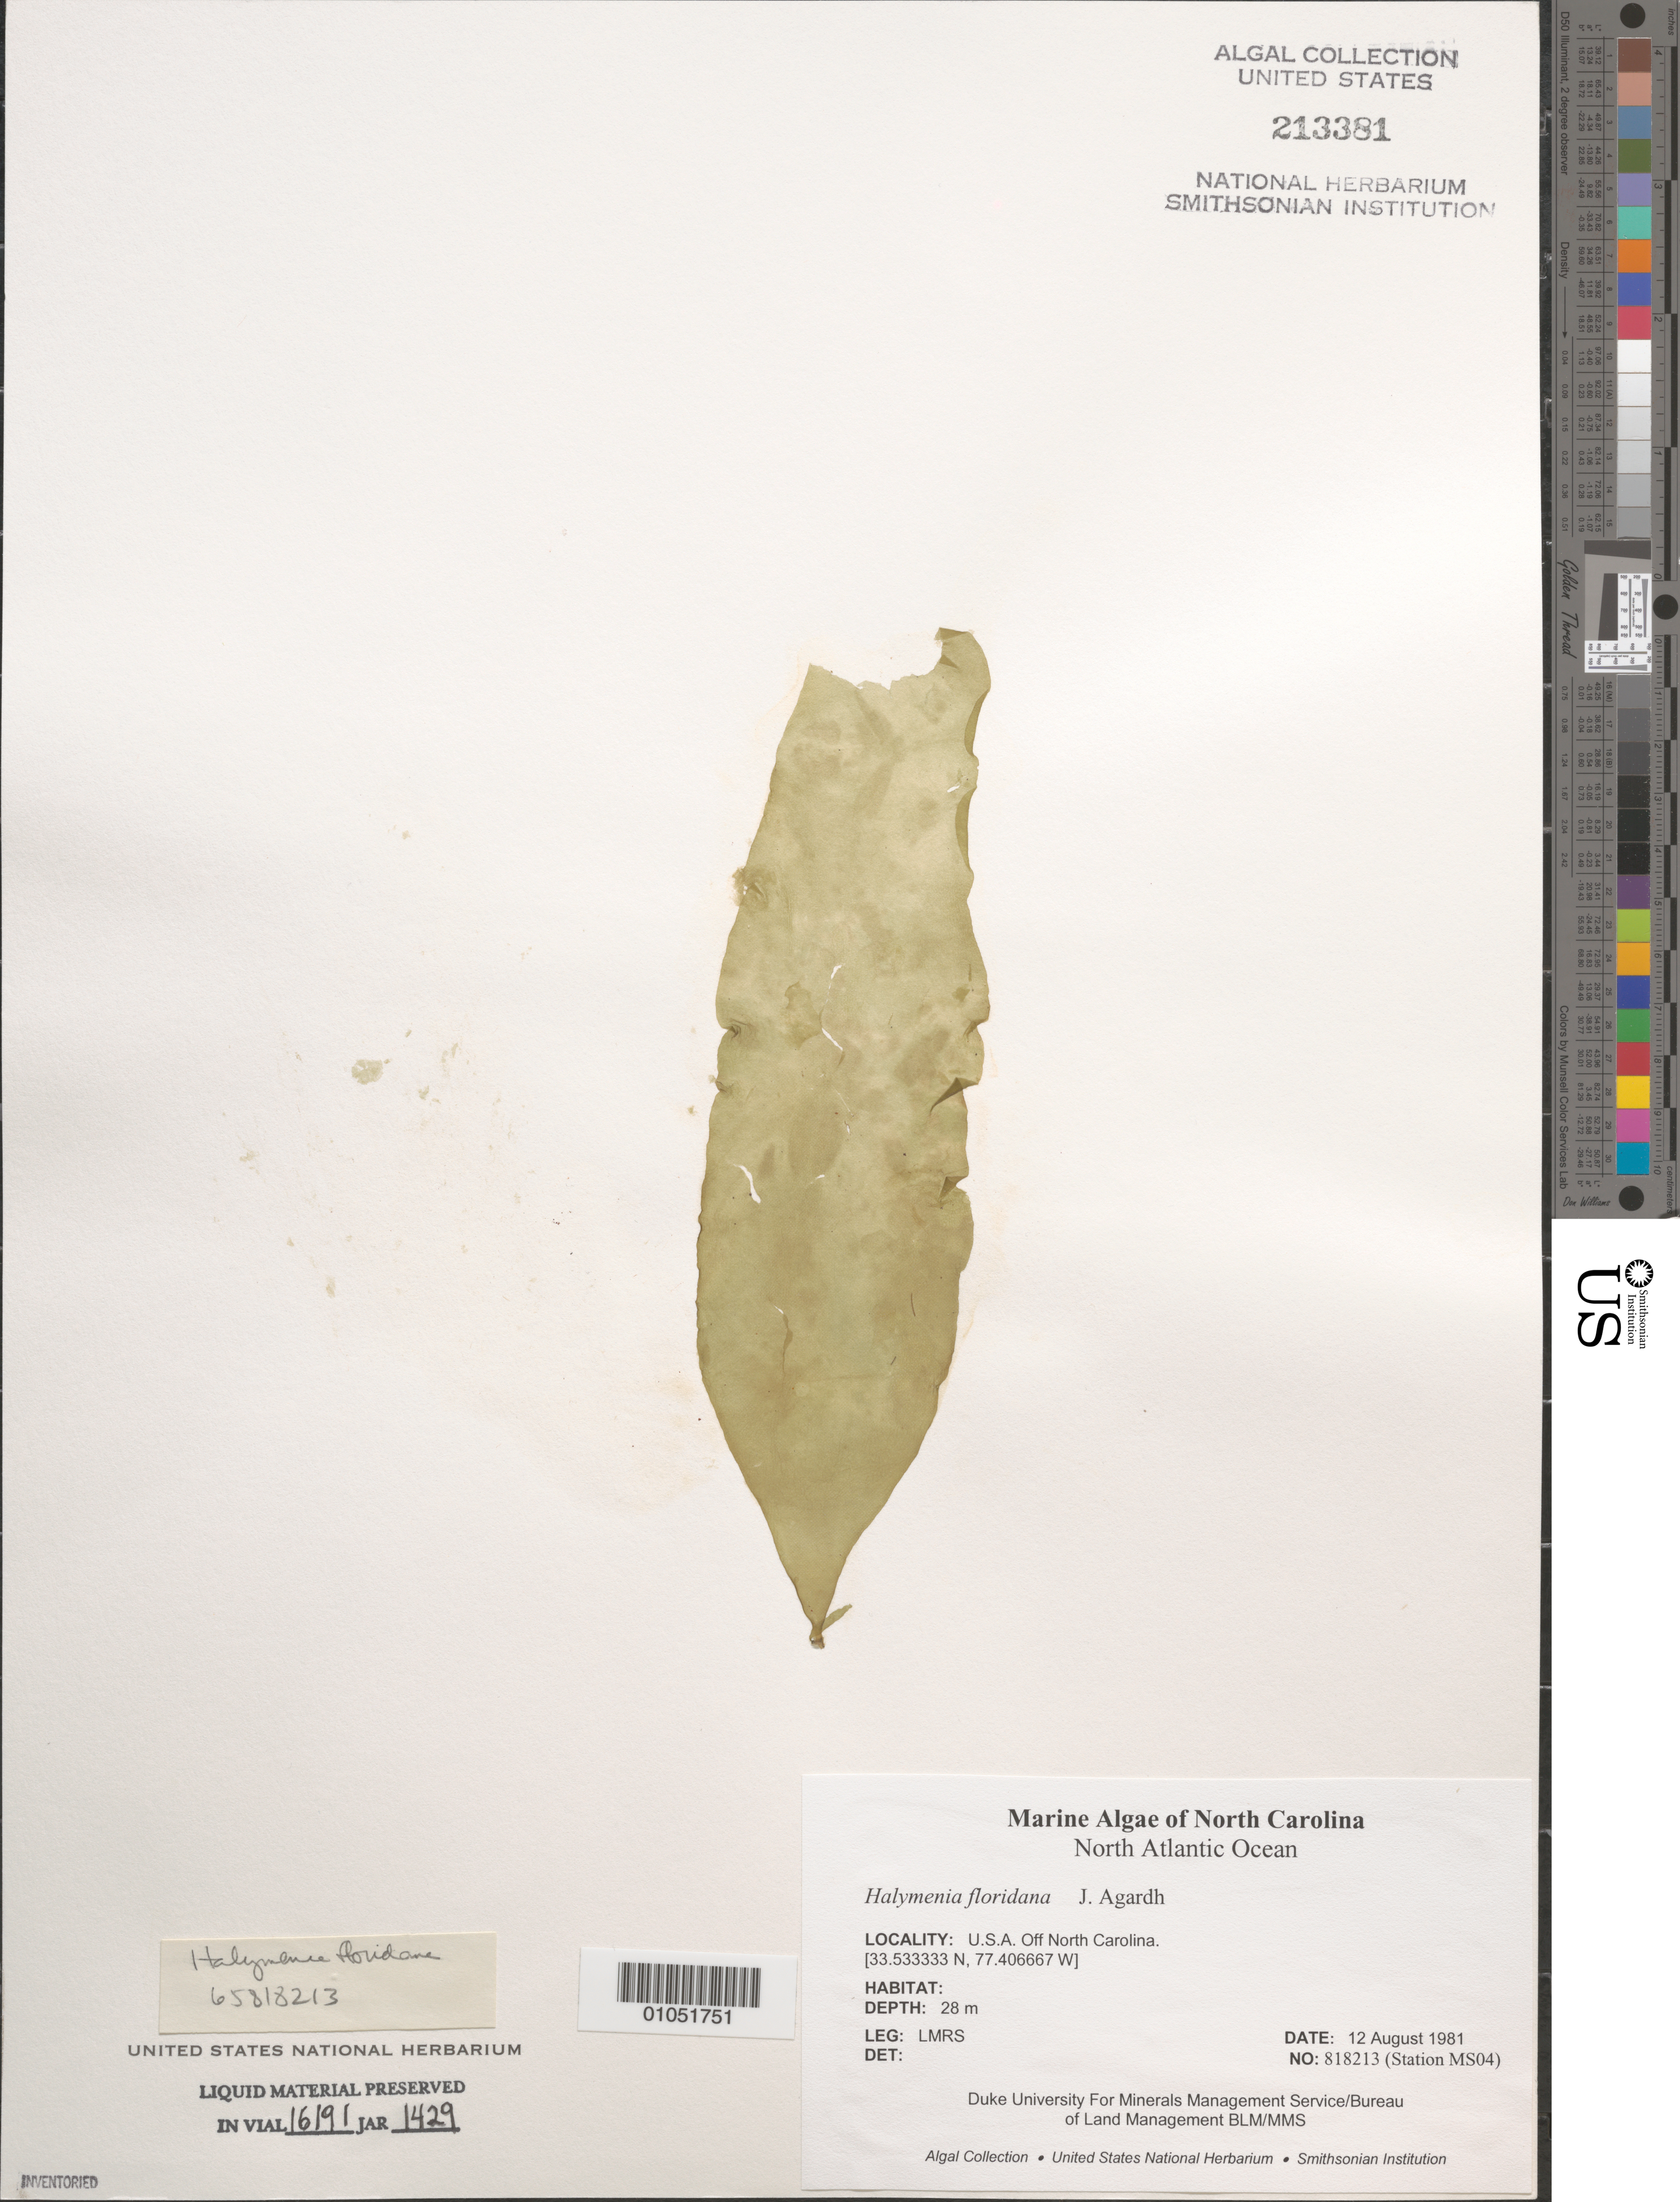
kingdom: Plantae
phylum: Rhodophyta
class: Florideophyceae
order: Halymeniales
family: Halymeniaceae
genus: Halymenia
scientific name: Halymenia floridana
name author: J. Agardh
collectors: LMRS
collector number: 818213 (Station MS04)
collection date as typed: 12 Aug 1981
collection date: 1981-08-12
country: United States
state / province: North Carolina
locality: North Atlantic Ocean off North Carolina coast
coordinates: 33.533333 N, 77.406667 W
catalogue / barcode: US 213381